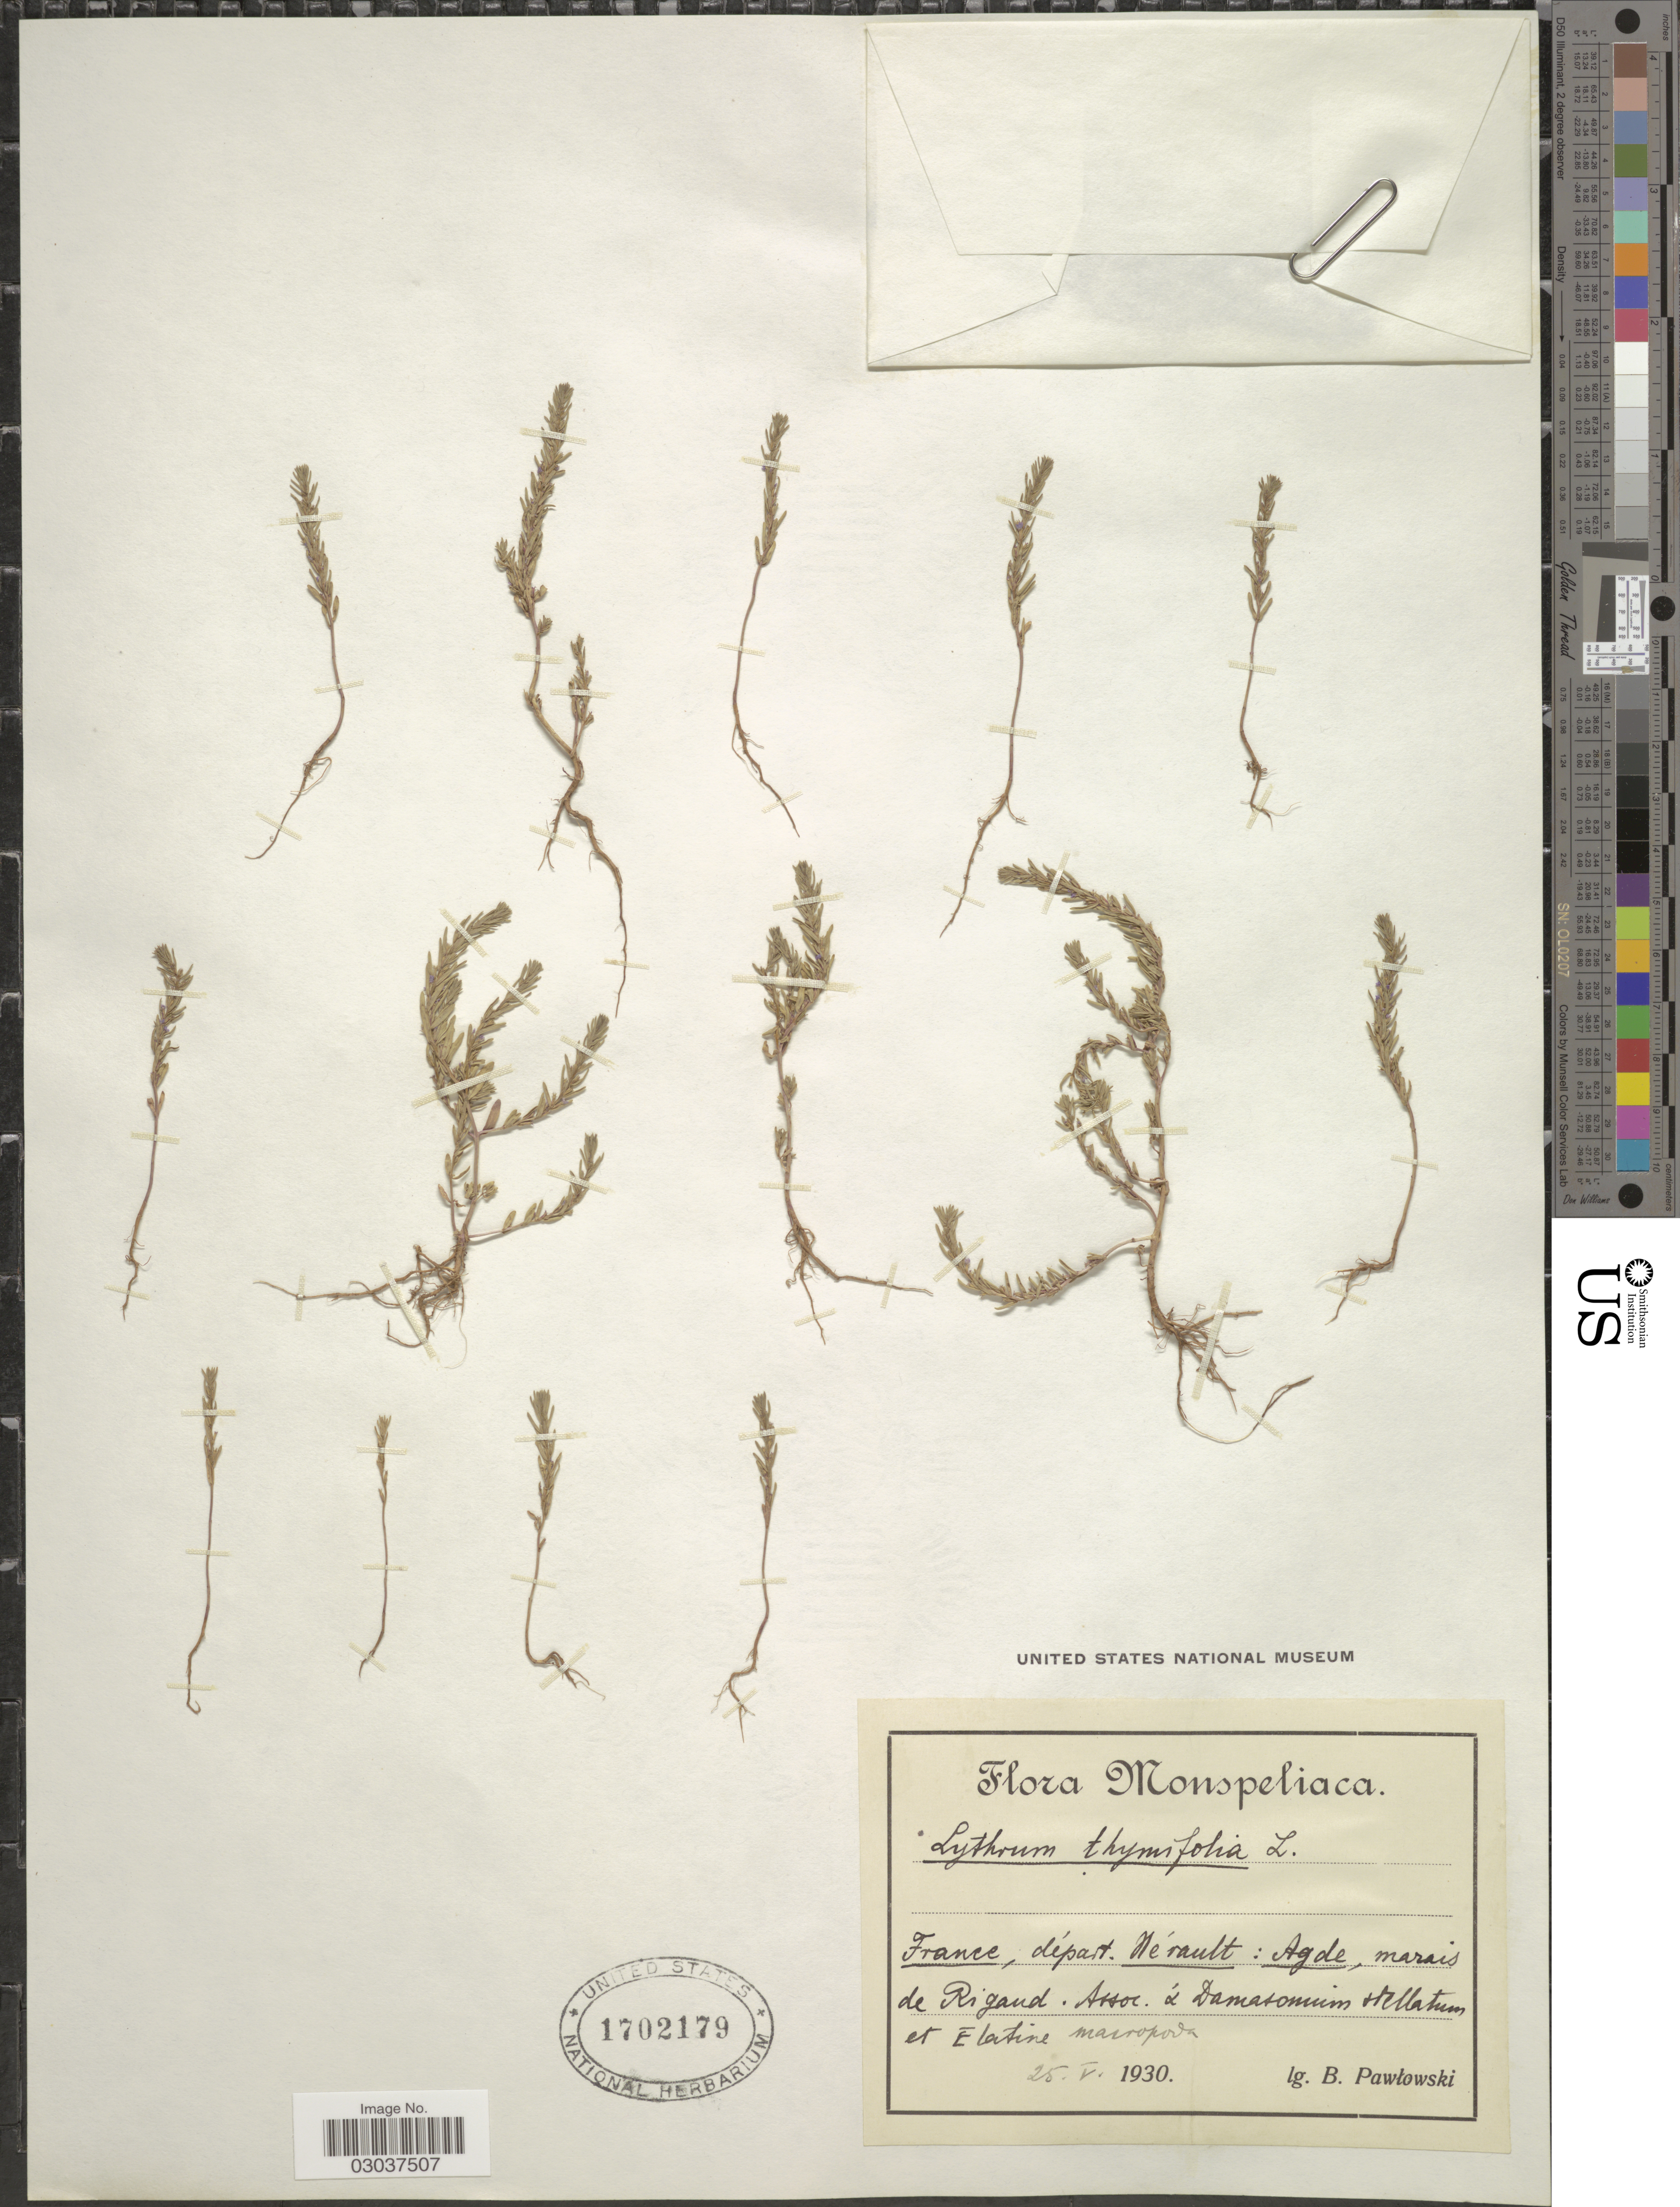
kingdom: Plantae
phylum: Tracheophyta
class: Magnoliopsida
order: Myrtales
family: Lythraceae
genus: Lythrum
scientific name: Lythrum thymifolia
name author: L.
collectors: B. Pawtowski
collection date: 1930-05-25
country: France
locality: Monspeliaca. Départ. Hérault: Agde, marais de Rigaud.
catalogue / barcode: US 1702179